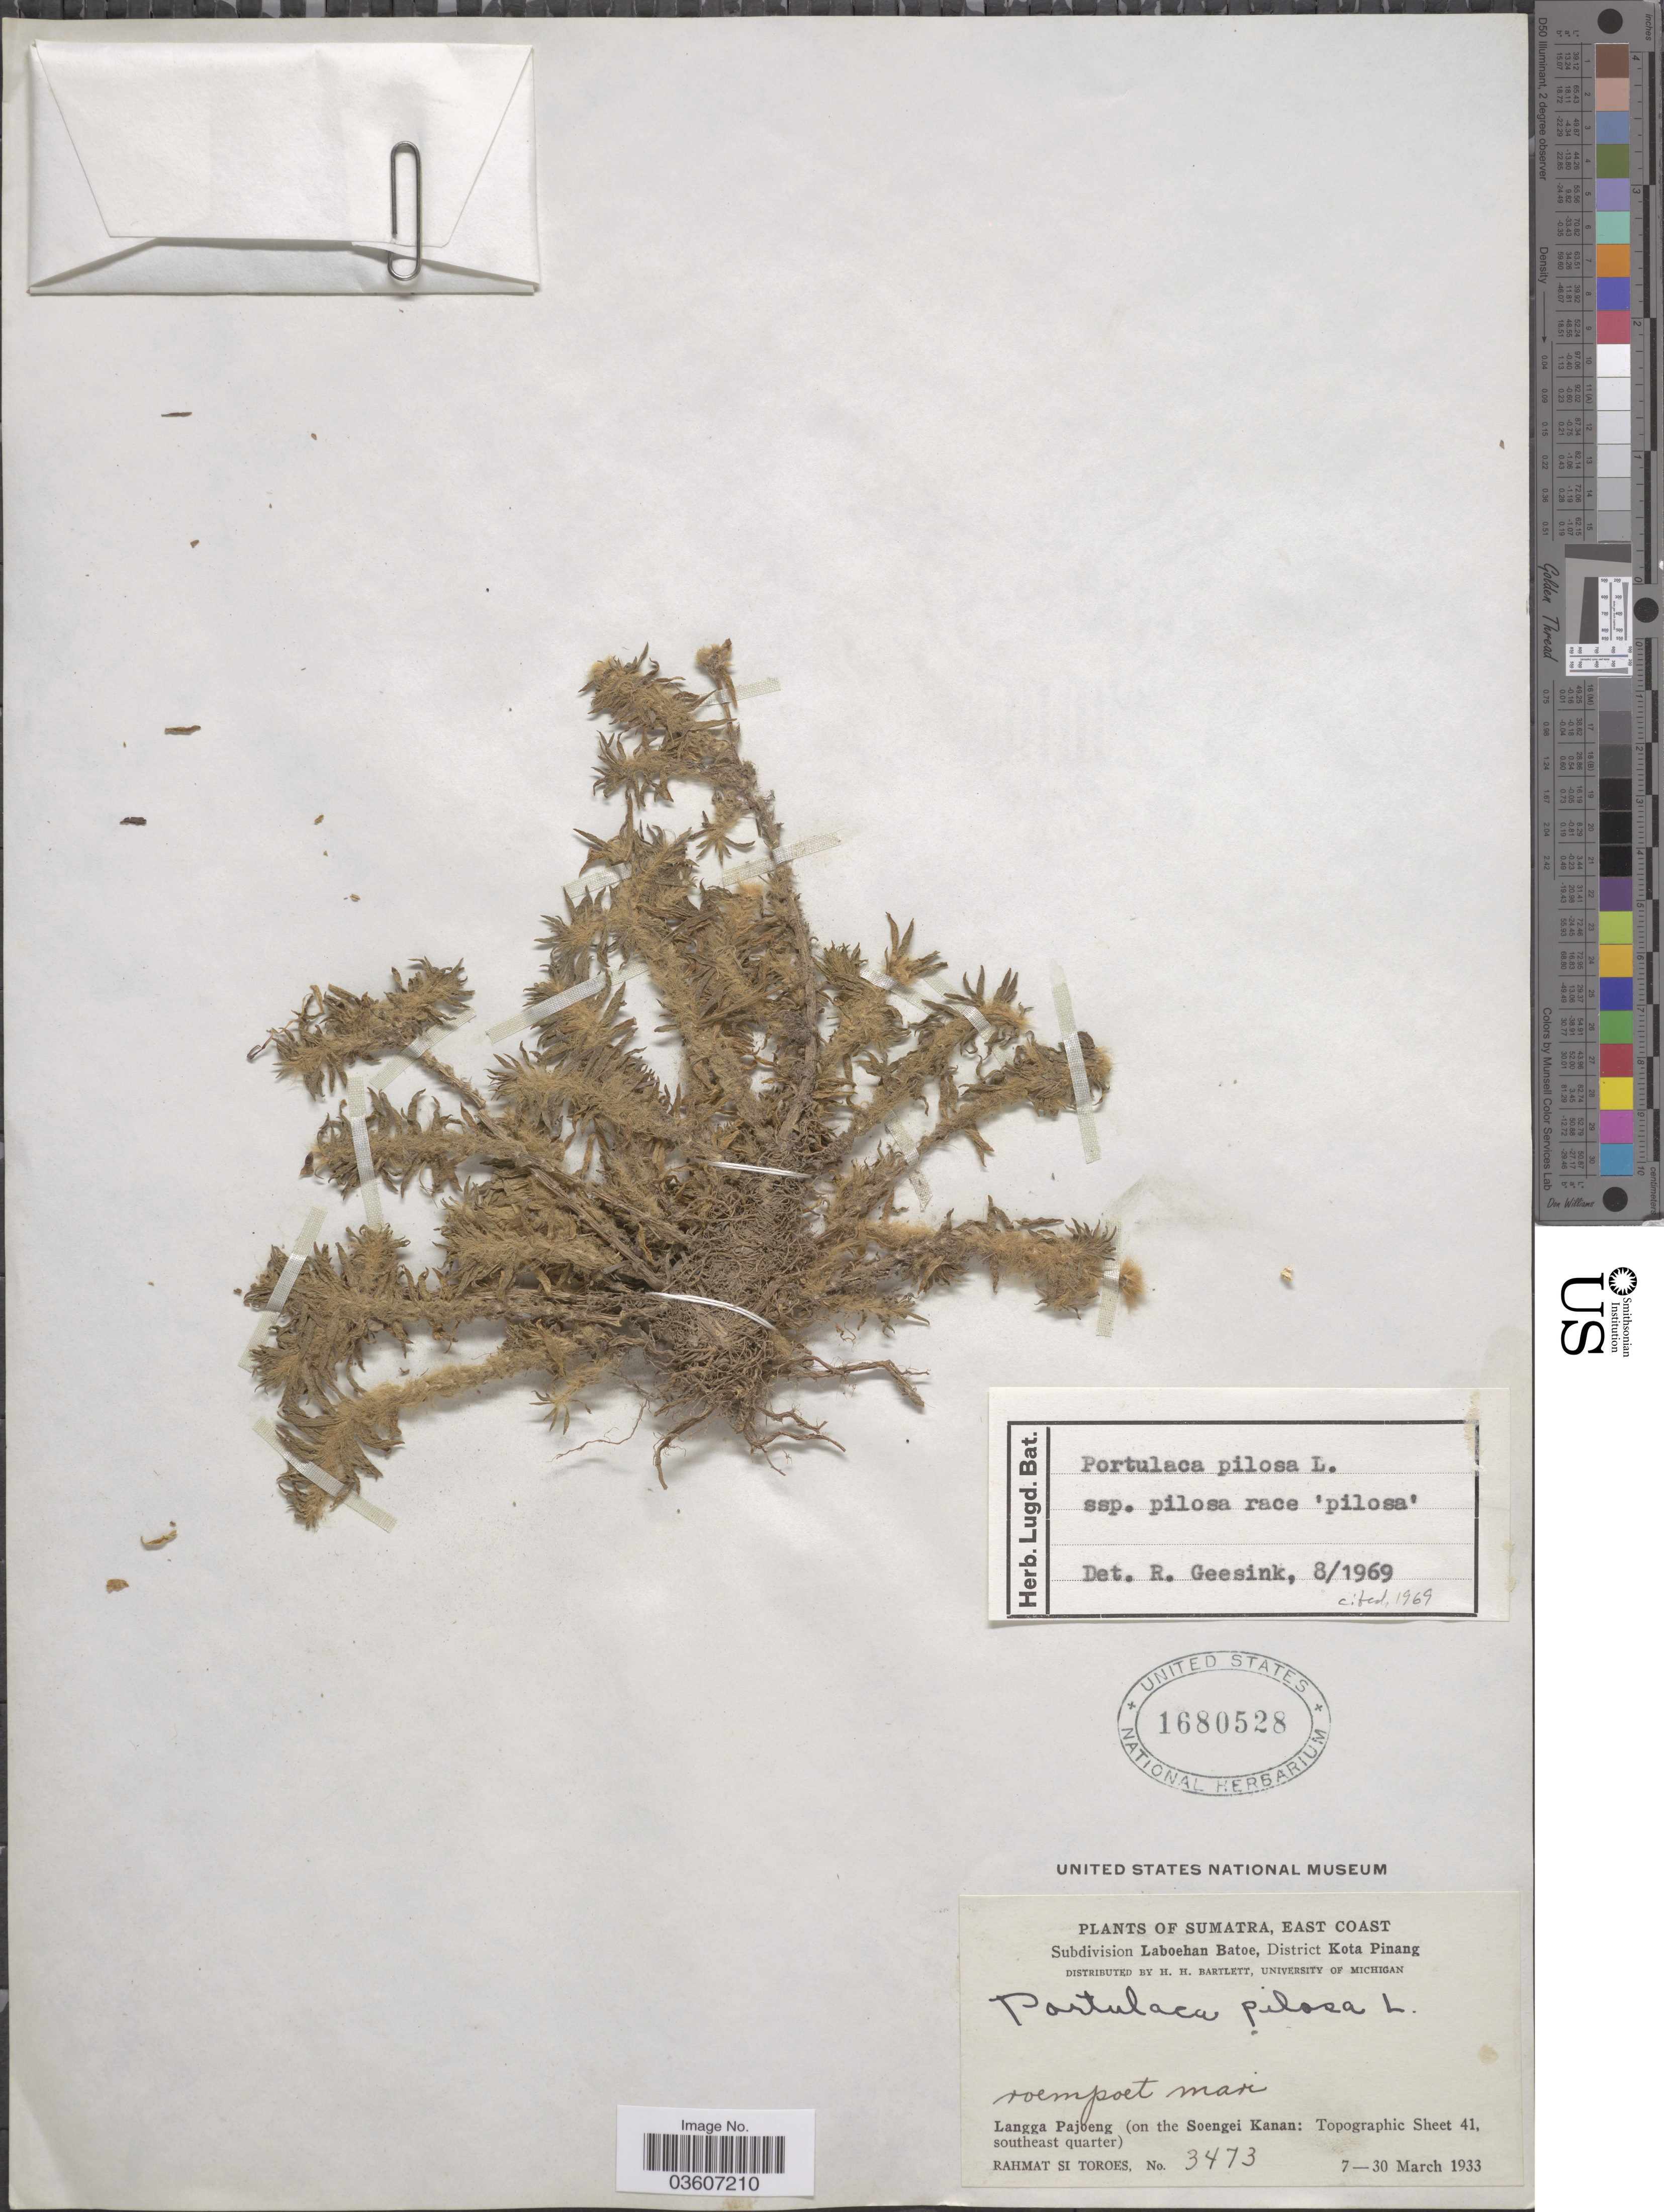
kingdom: Plantae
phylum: Tracheophyta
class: Magnoliopsida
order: Caryophyllales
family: Portulacaceae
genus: Portulaca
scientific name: Portulaca pilosa subsp. pilosa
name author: L.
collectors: Rahmat Si Boeea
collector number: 3473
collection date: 1933-03-07/1933-03-30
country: Indonesia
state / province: Sumatra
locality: East Coast. Subdivision Laboehan Batoe, District Kota Pinang. Langga Pajoeng (on the Soengei Kanan: Topographic Sheet 41, southeast quarter).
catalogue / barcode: US 1680528